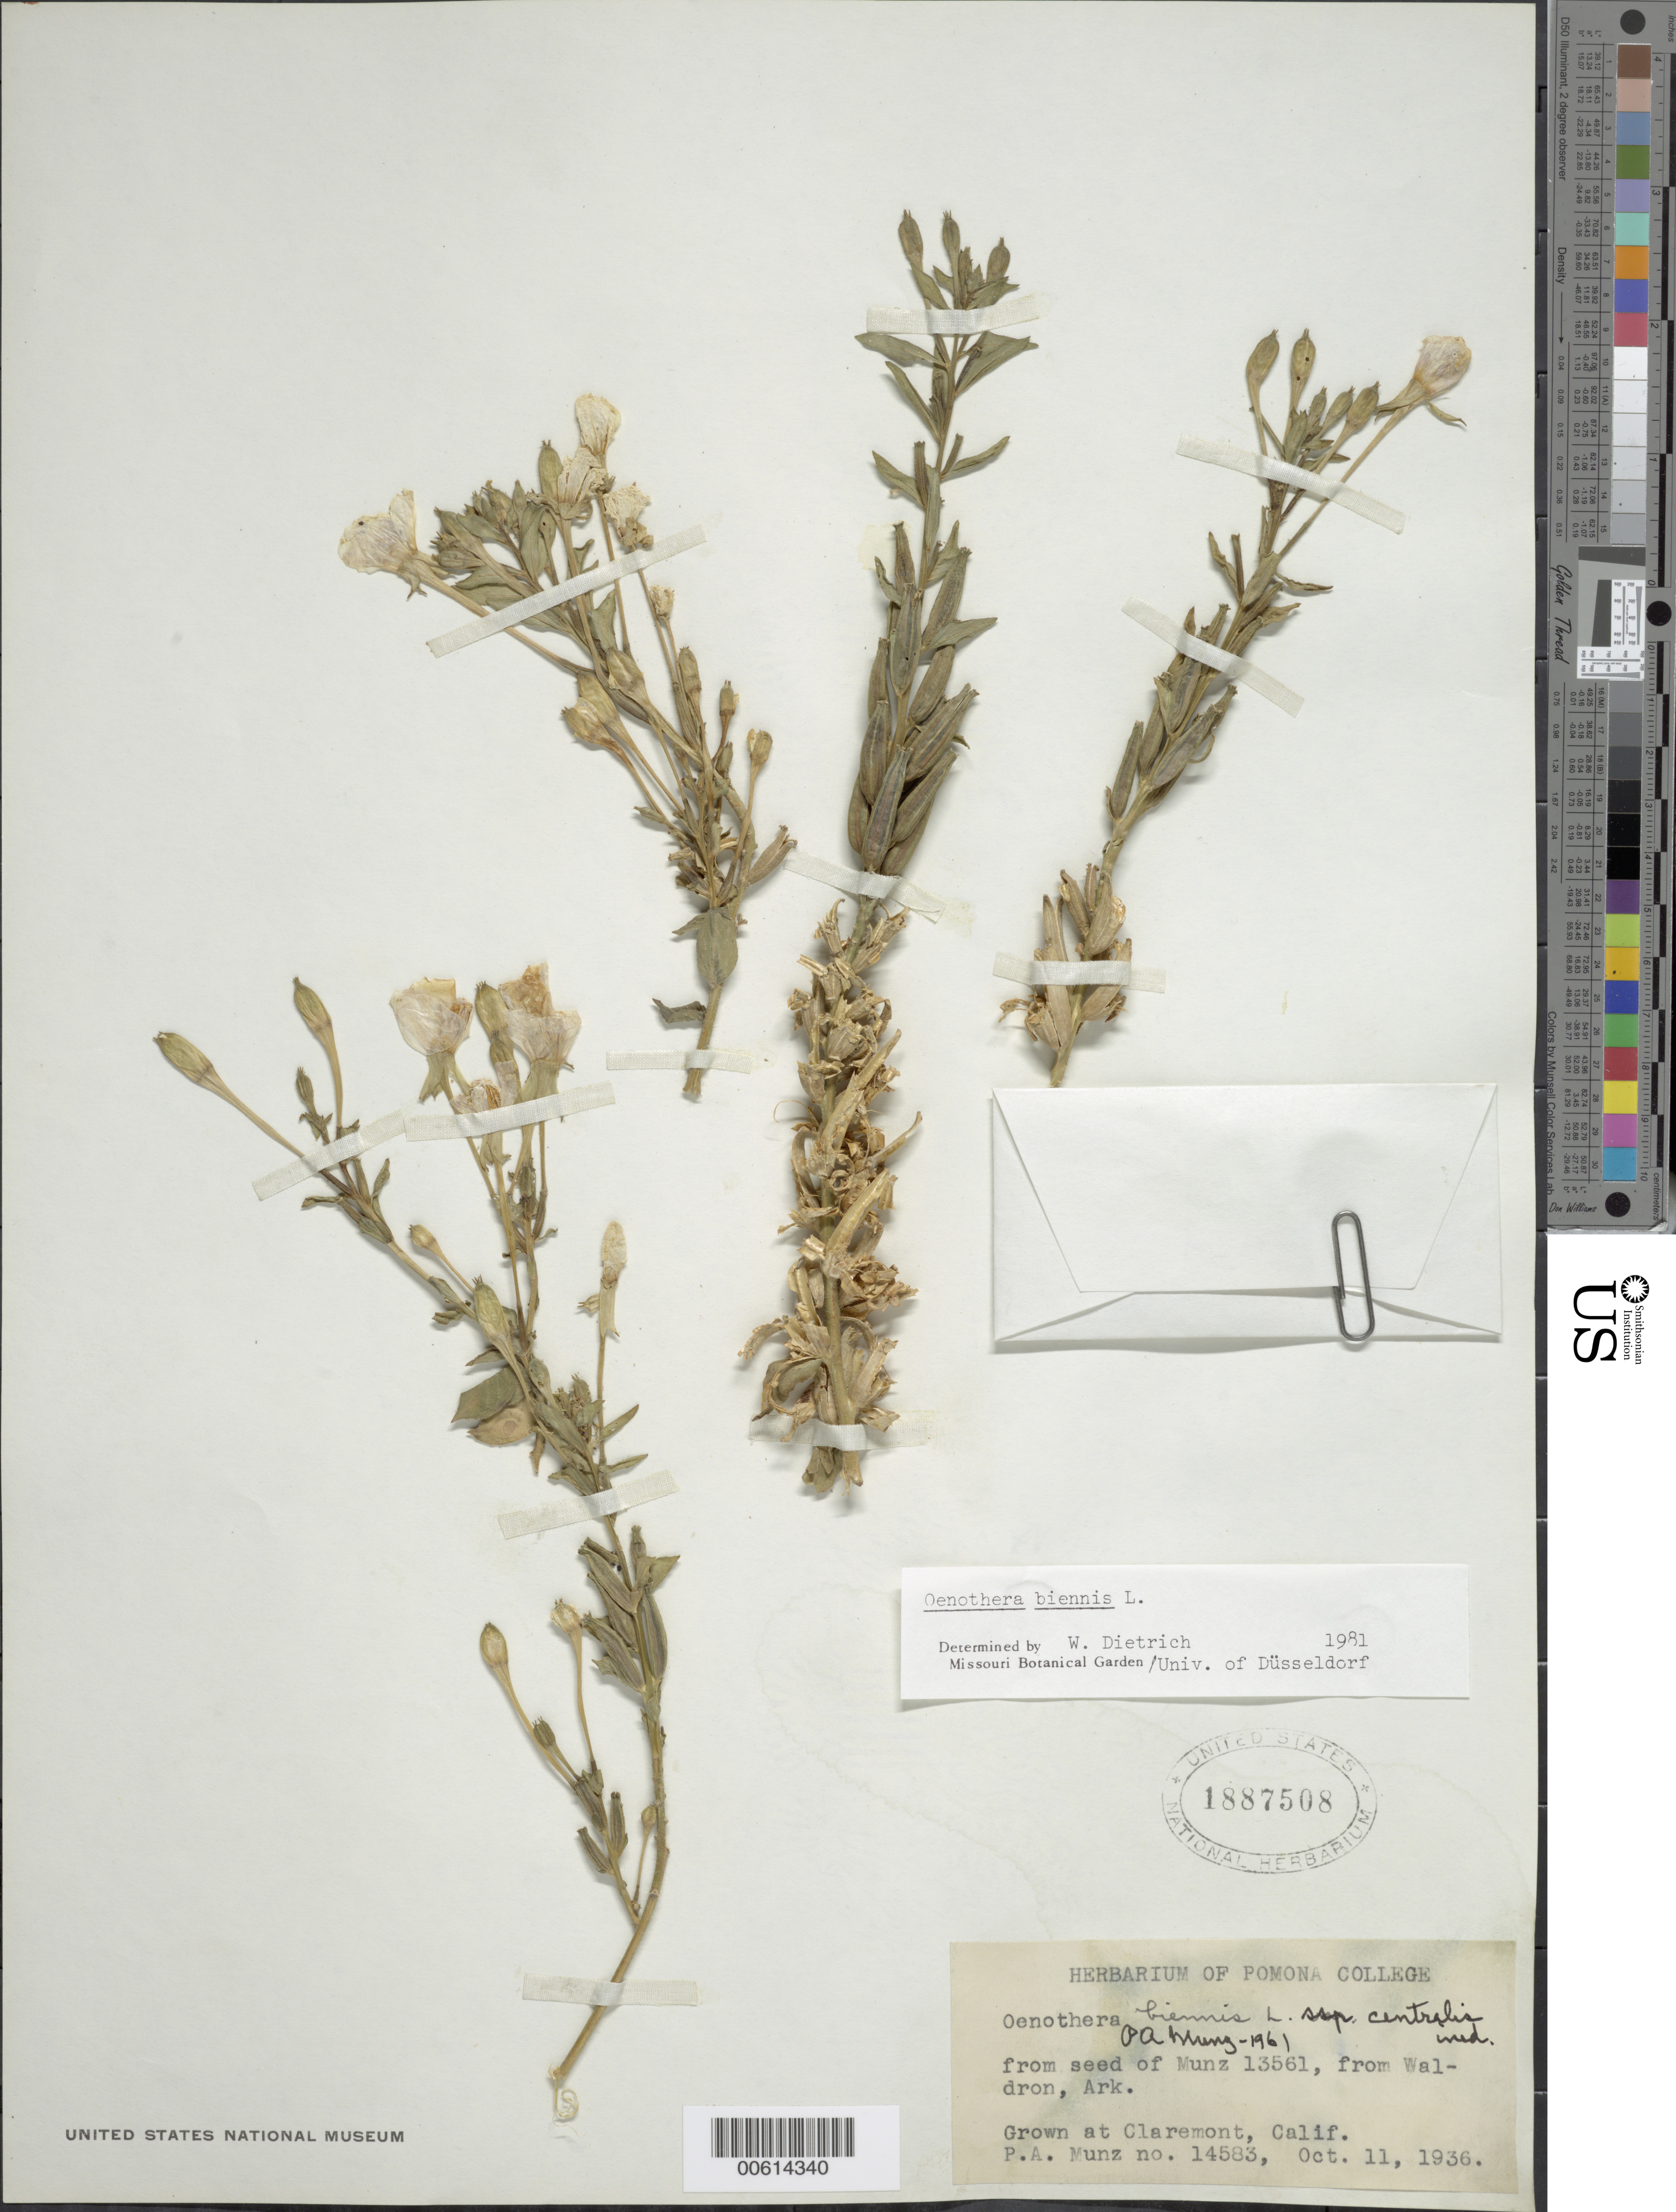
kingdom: Plantae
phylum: Tracheophyta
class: Magnoliopsida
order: Myrtales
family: Onagraceae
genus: Oenothera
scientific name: Oenothera biennis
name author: L.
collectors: P. A. Munz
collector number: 14583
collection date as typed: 11 Oct 1936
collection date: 1936-10-11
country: United States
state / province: California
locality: Pomona College, Claremont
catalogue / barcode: US 1887508